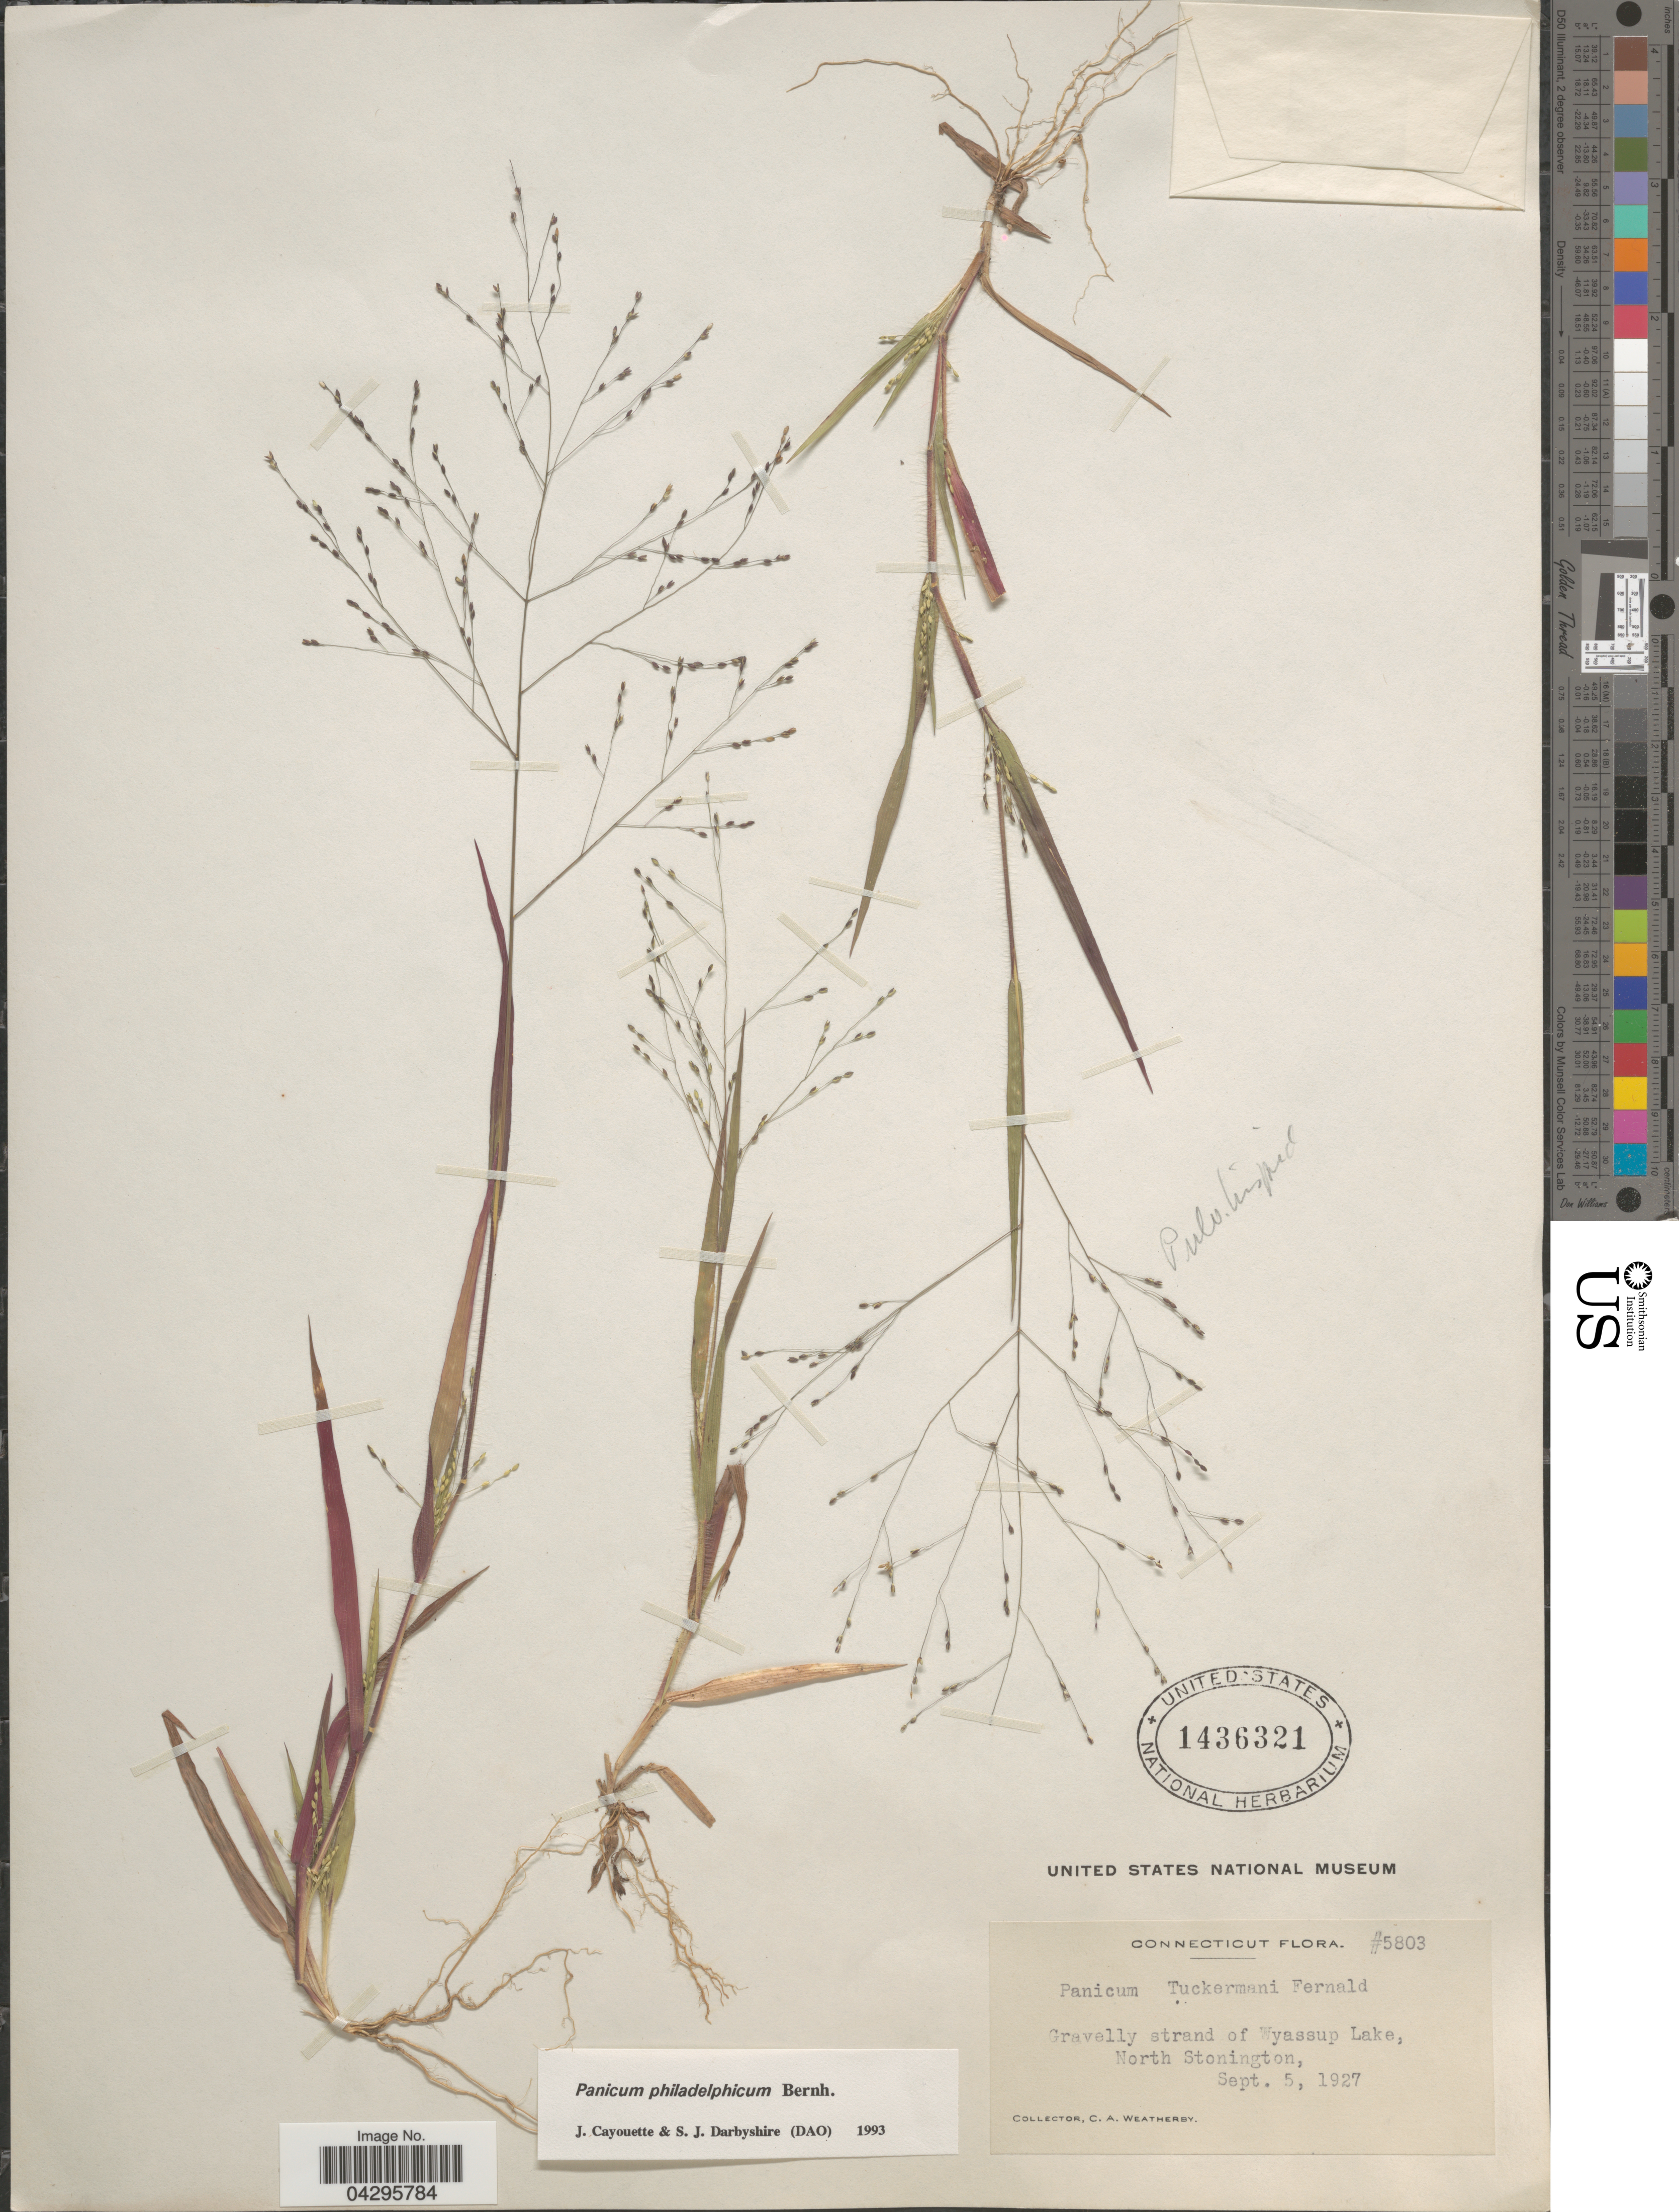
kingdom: Plantae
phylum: Tracheophyta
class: Liliopsida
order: Poales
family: Poaceae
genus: Panicum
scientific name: Panicum philadelphicum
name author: Bernh. ex Trin.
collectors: C. A. Weatherby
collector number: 5803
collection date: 1927-09-05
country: United States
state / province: Connecticut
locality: Gravelly strand of Wyassup Lake, North Stonington.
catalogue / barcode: US 1436321